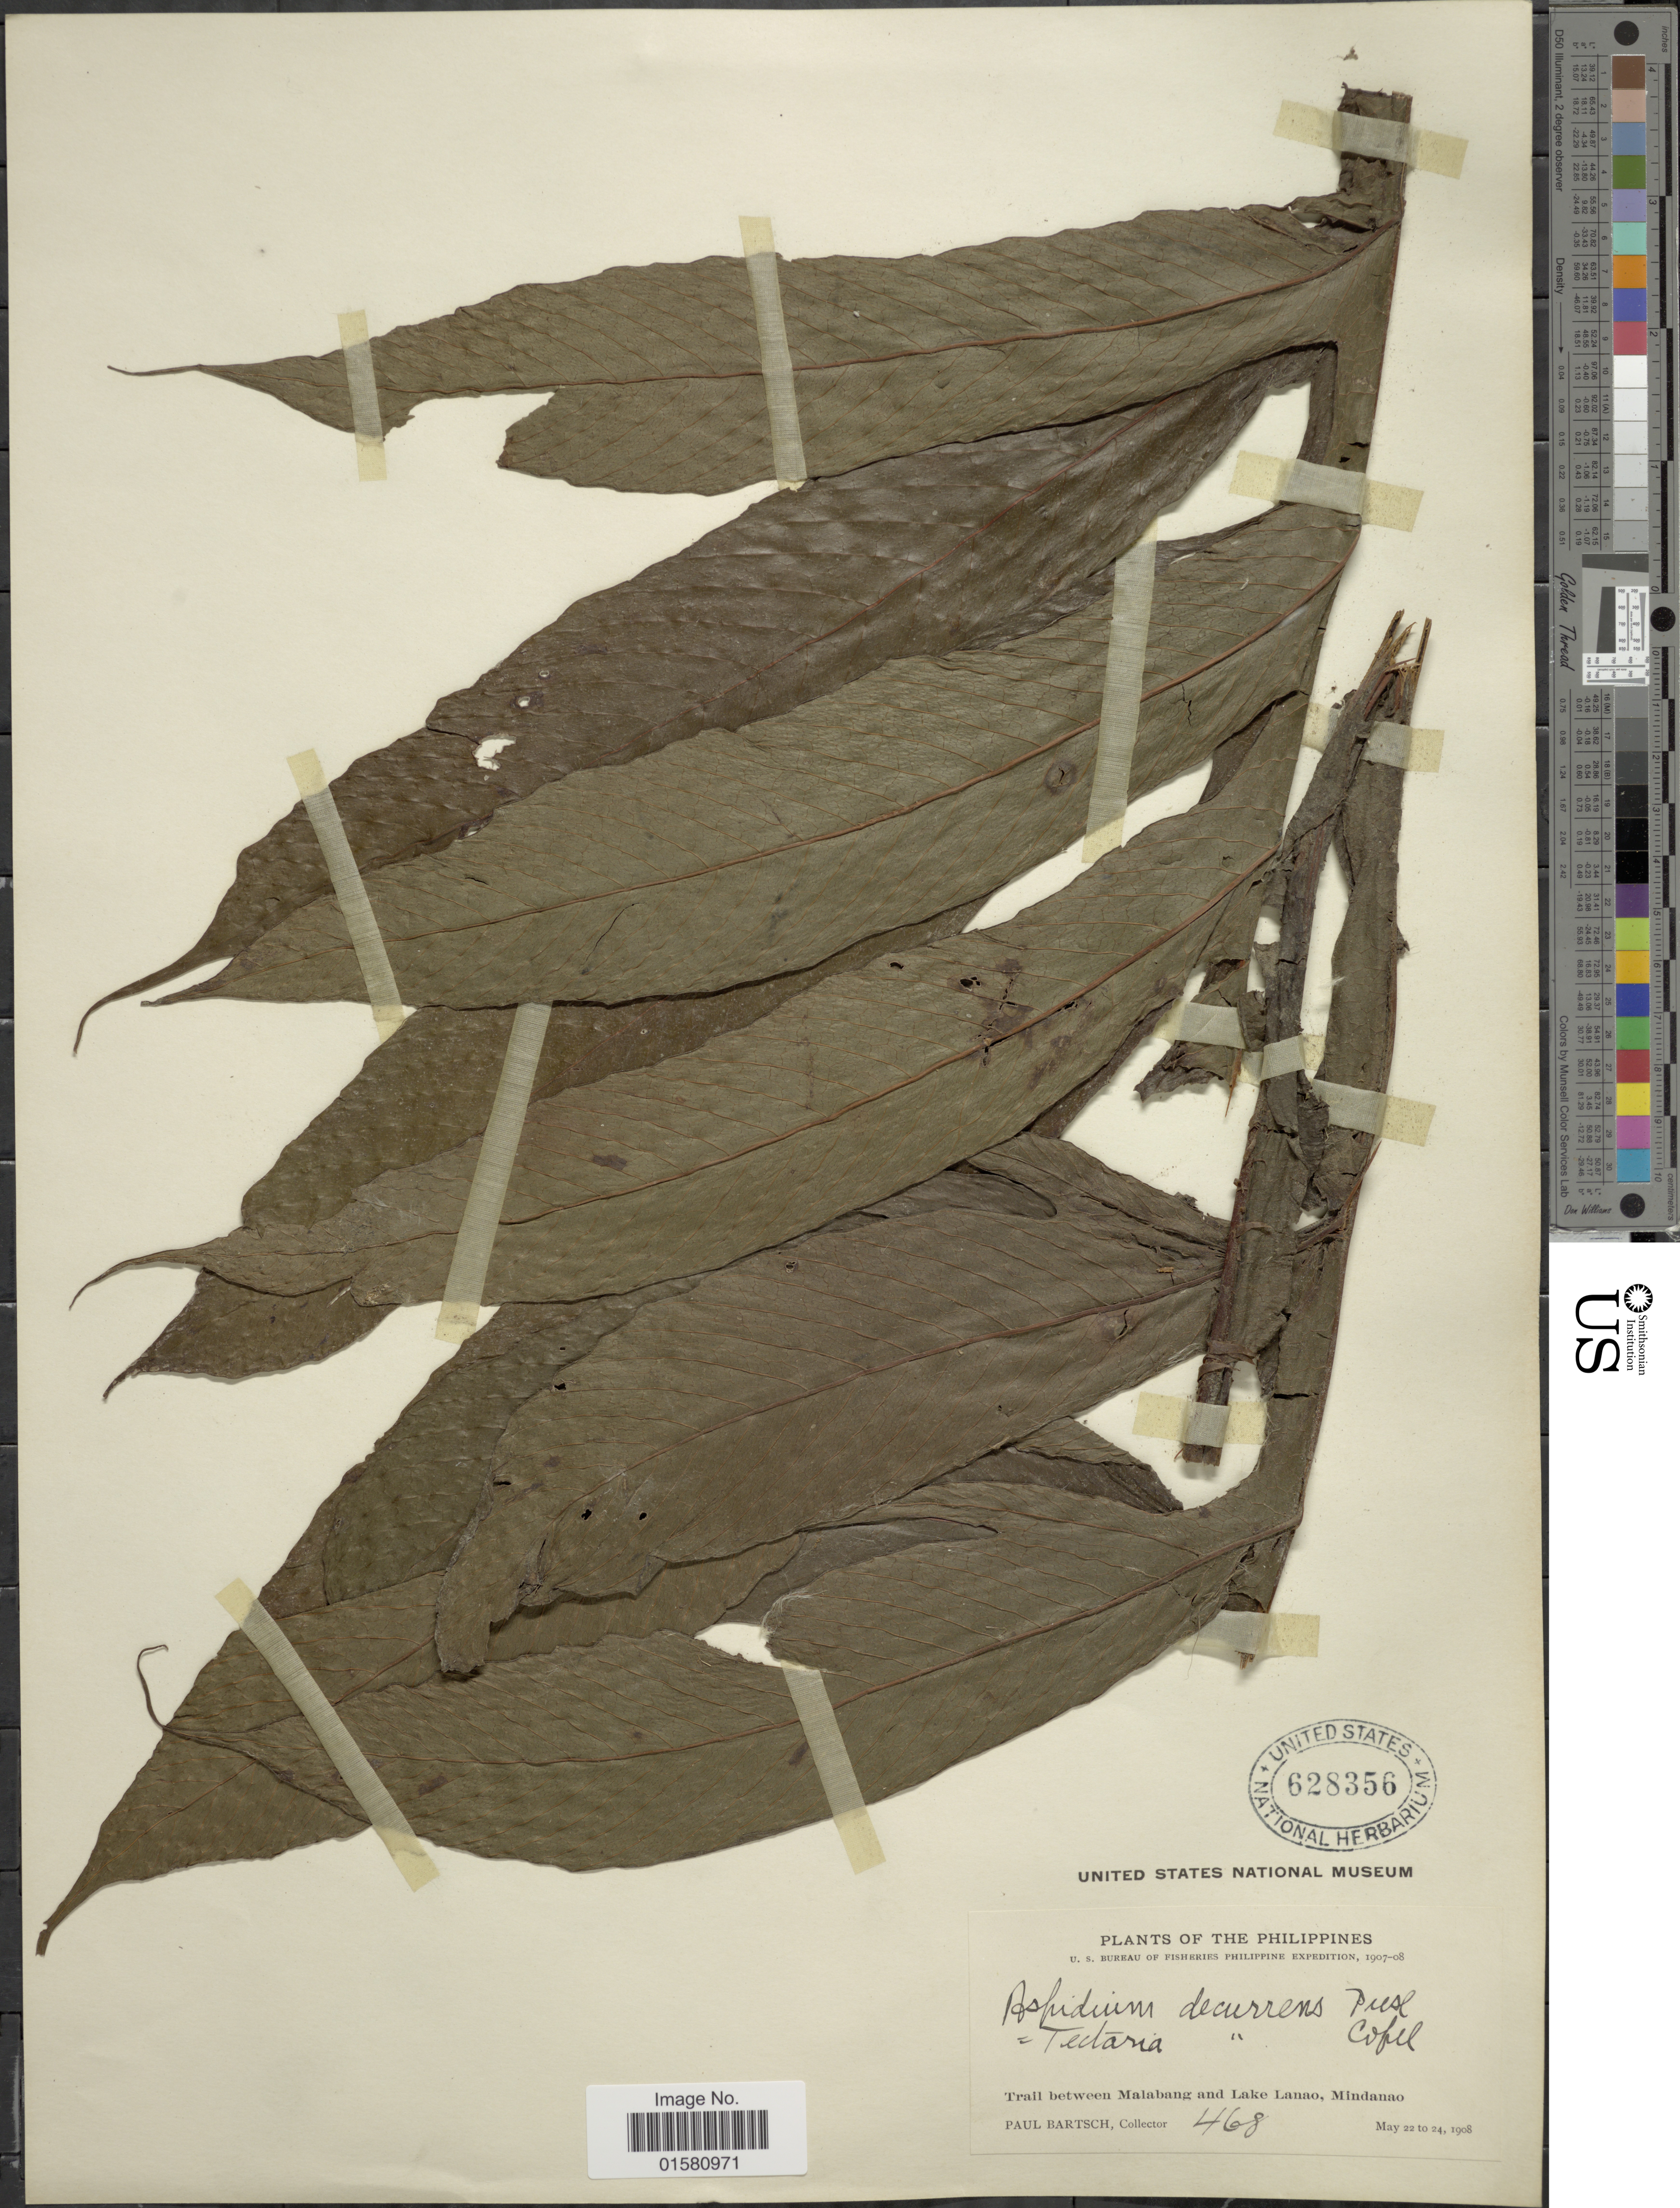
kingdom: Plantae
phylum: Tracheophyta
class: Polypodiopsida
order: Polypodiales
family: Tectariaceae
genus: Tectaria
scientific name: Tectaria decurrens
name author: (Presel.) Copel. in Elmer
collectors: P. Bartsch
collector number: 468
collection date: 1908-05-22/1908-05-24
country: Philippines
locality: Trail between Malabang and Lake Lanao, Mindanao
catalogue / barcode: US 628356